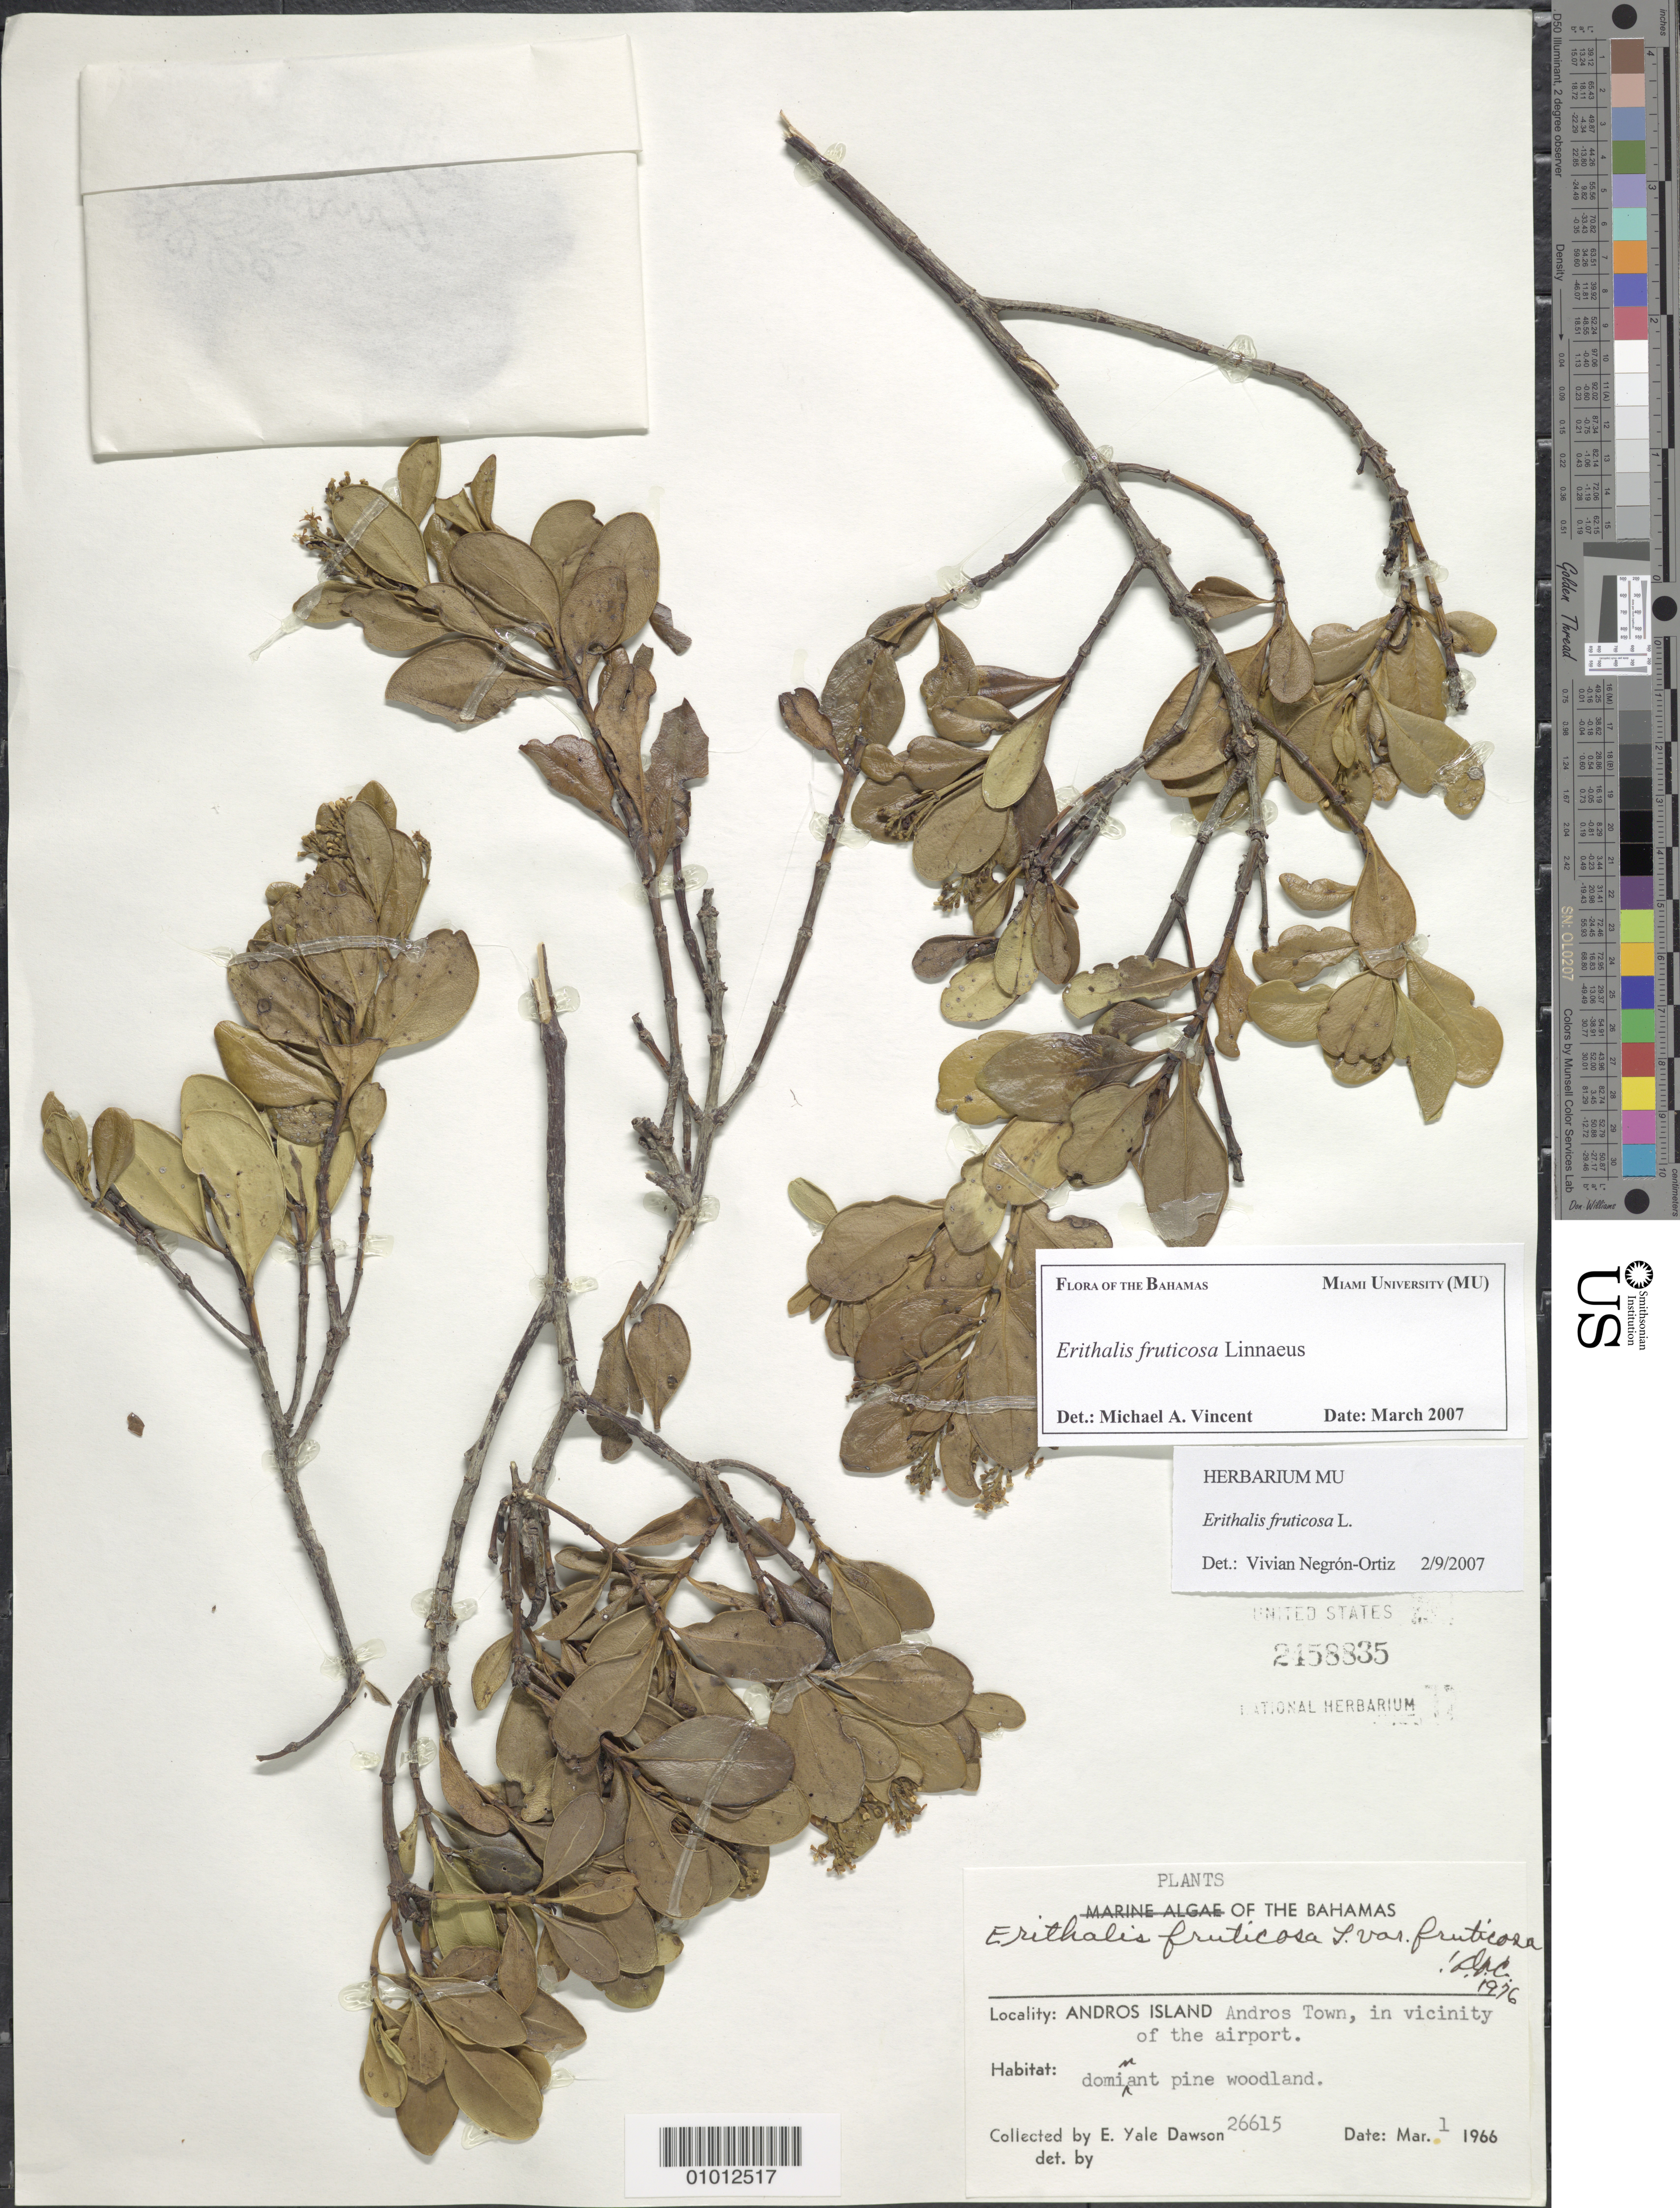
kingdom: Plantae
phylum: Tracheophyta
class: Magnoliopsida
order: Gentianales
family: Rubiaceae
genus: Erithalis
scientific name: Erithalis fruticosa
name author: L.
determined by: Vincent, M. A.; Negrón-Ortiz, V.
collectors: E. Y. Dawson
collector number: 26615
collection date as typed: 01 Mar 1966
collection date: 1966-03-01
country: Bahamas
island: Andros I.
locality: Andros Town, in vicinity of the airport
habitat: Dominant pine woodland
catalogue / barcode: US 2458835